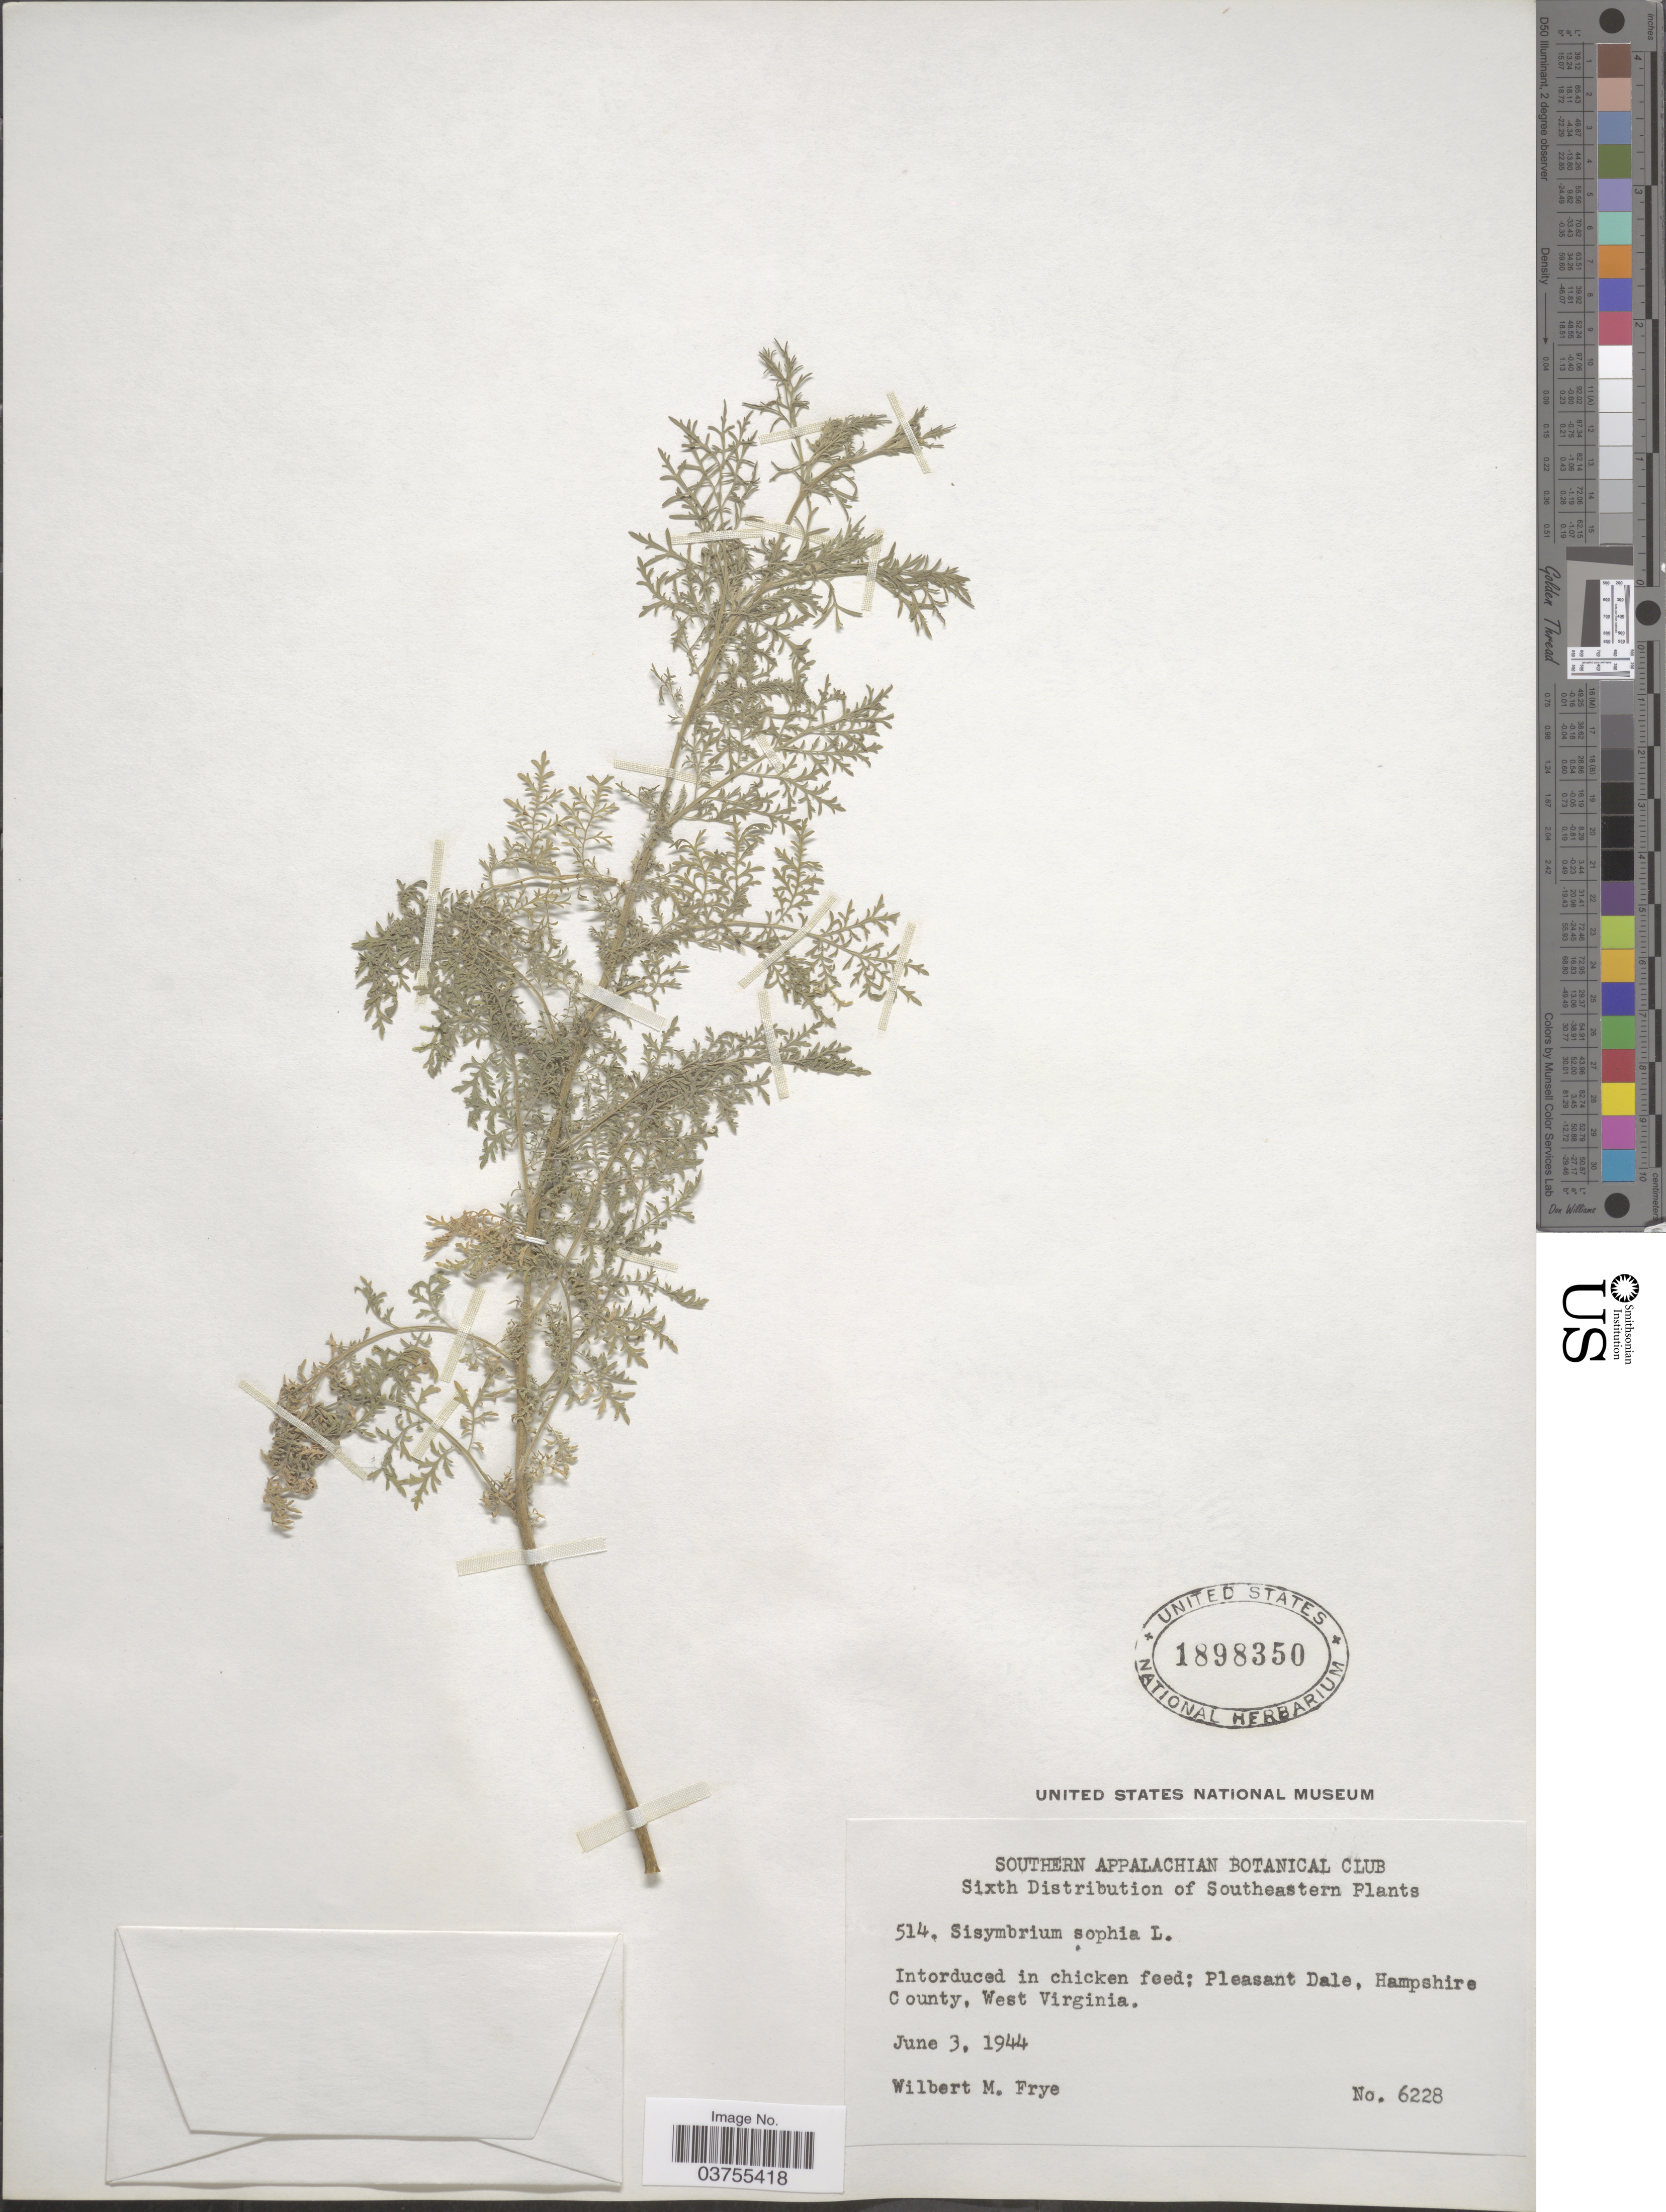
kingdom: Plantae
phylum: Tracheophyta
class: Magnoliopsida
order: Brassicales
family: Brassicaceae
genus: Descurainia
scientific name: Descurainia sophia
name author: (L.) Webb ex Prantl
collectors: W. Frye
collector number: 6228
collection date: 1944-06-03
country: United States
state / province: West Virginia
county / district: Hampshire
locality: Southeastern. Pleasant Dale, Hampshire County.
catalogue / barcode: US 1898350